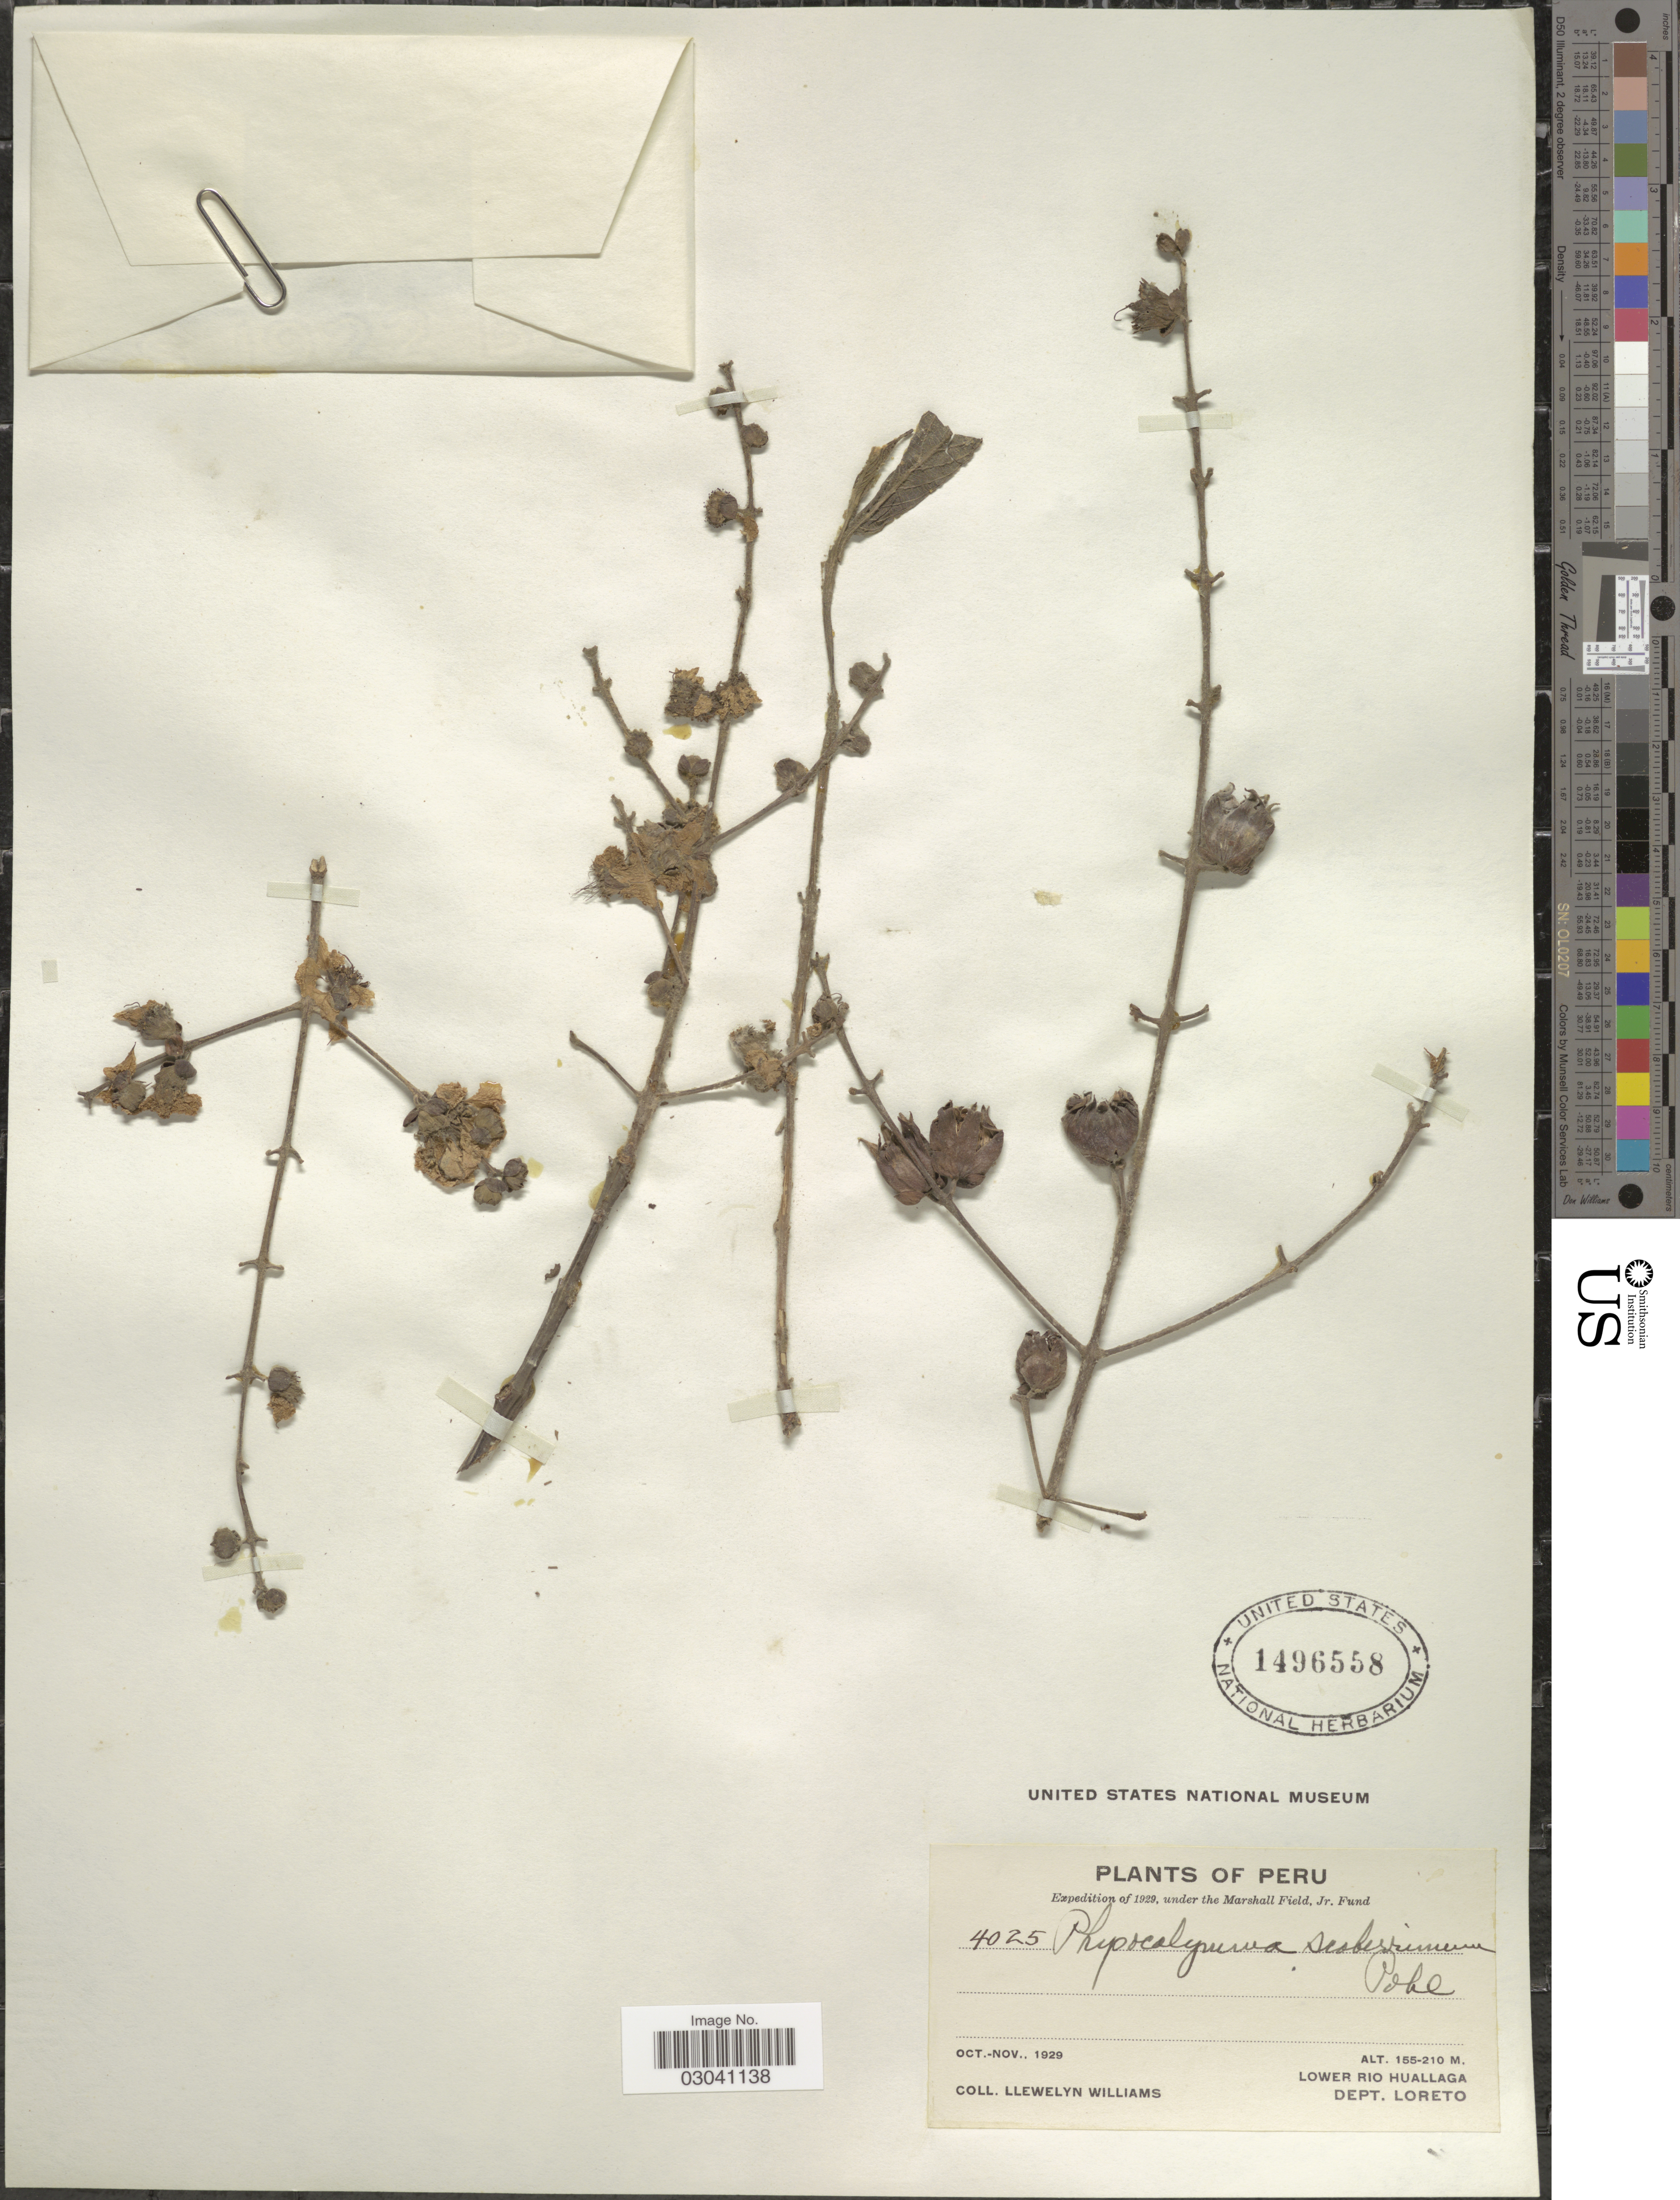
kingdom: Plantae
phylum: Tracheophyta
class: Magnoliopsida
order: Myrtales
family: Lythraceae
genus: Physocalymma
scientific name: Physocalymma scaberrimum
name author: Pohl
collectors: Ll. Williams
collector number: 4025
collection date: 1929-10/1929-11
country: Peru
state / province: Loreto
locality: Lower Rio Huallaga, Dept. Loreto.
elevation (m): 155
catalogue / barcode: US 1496558